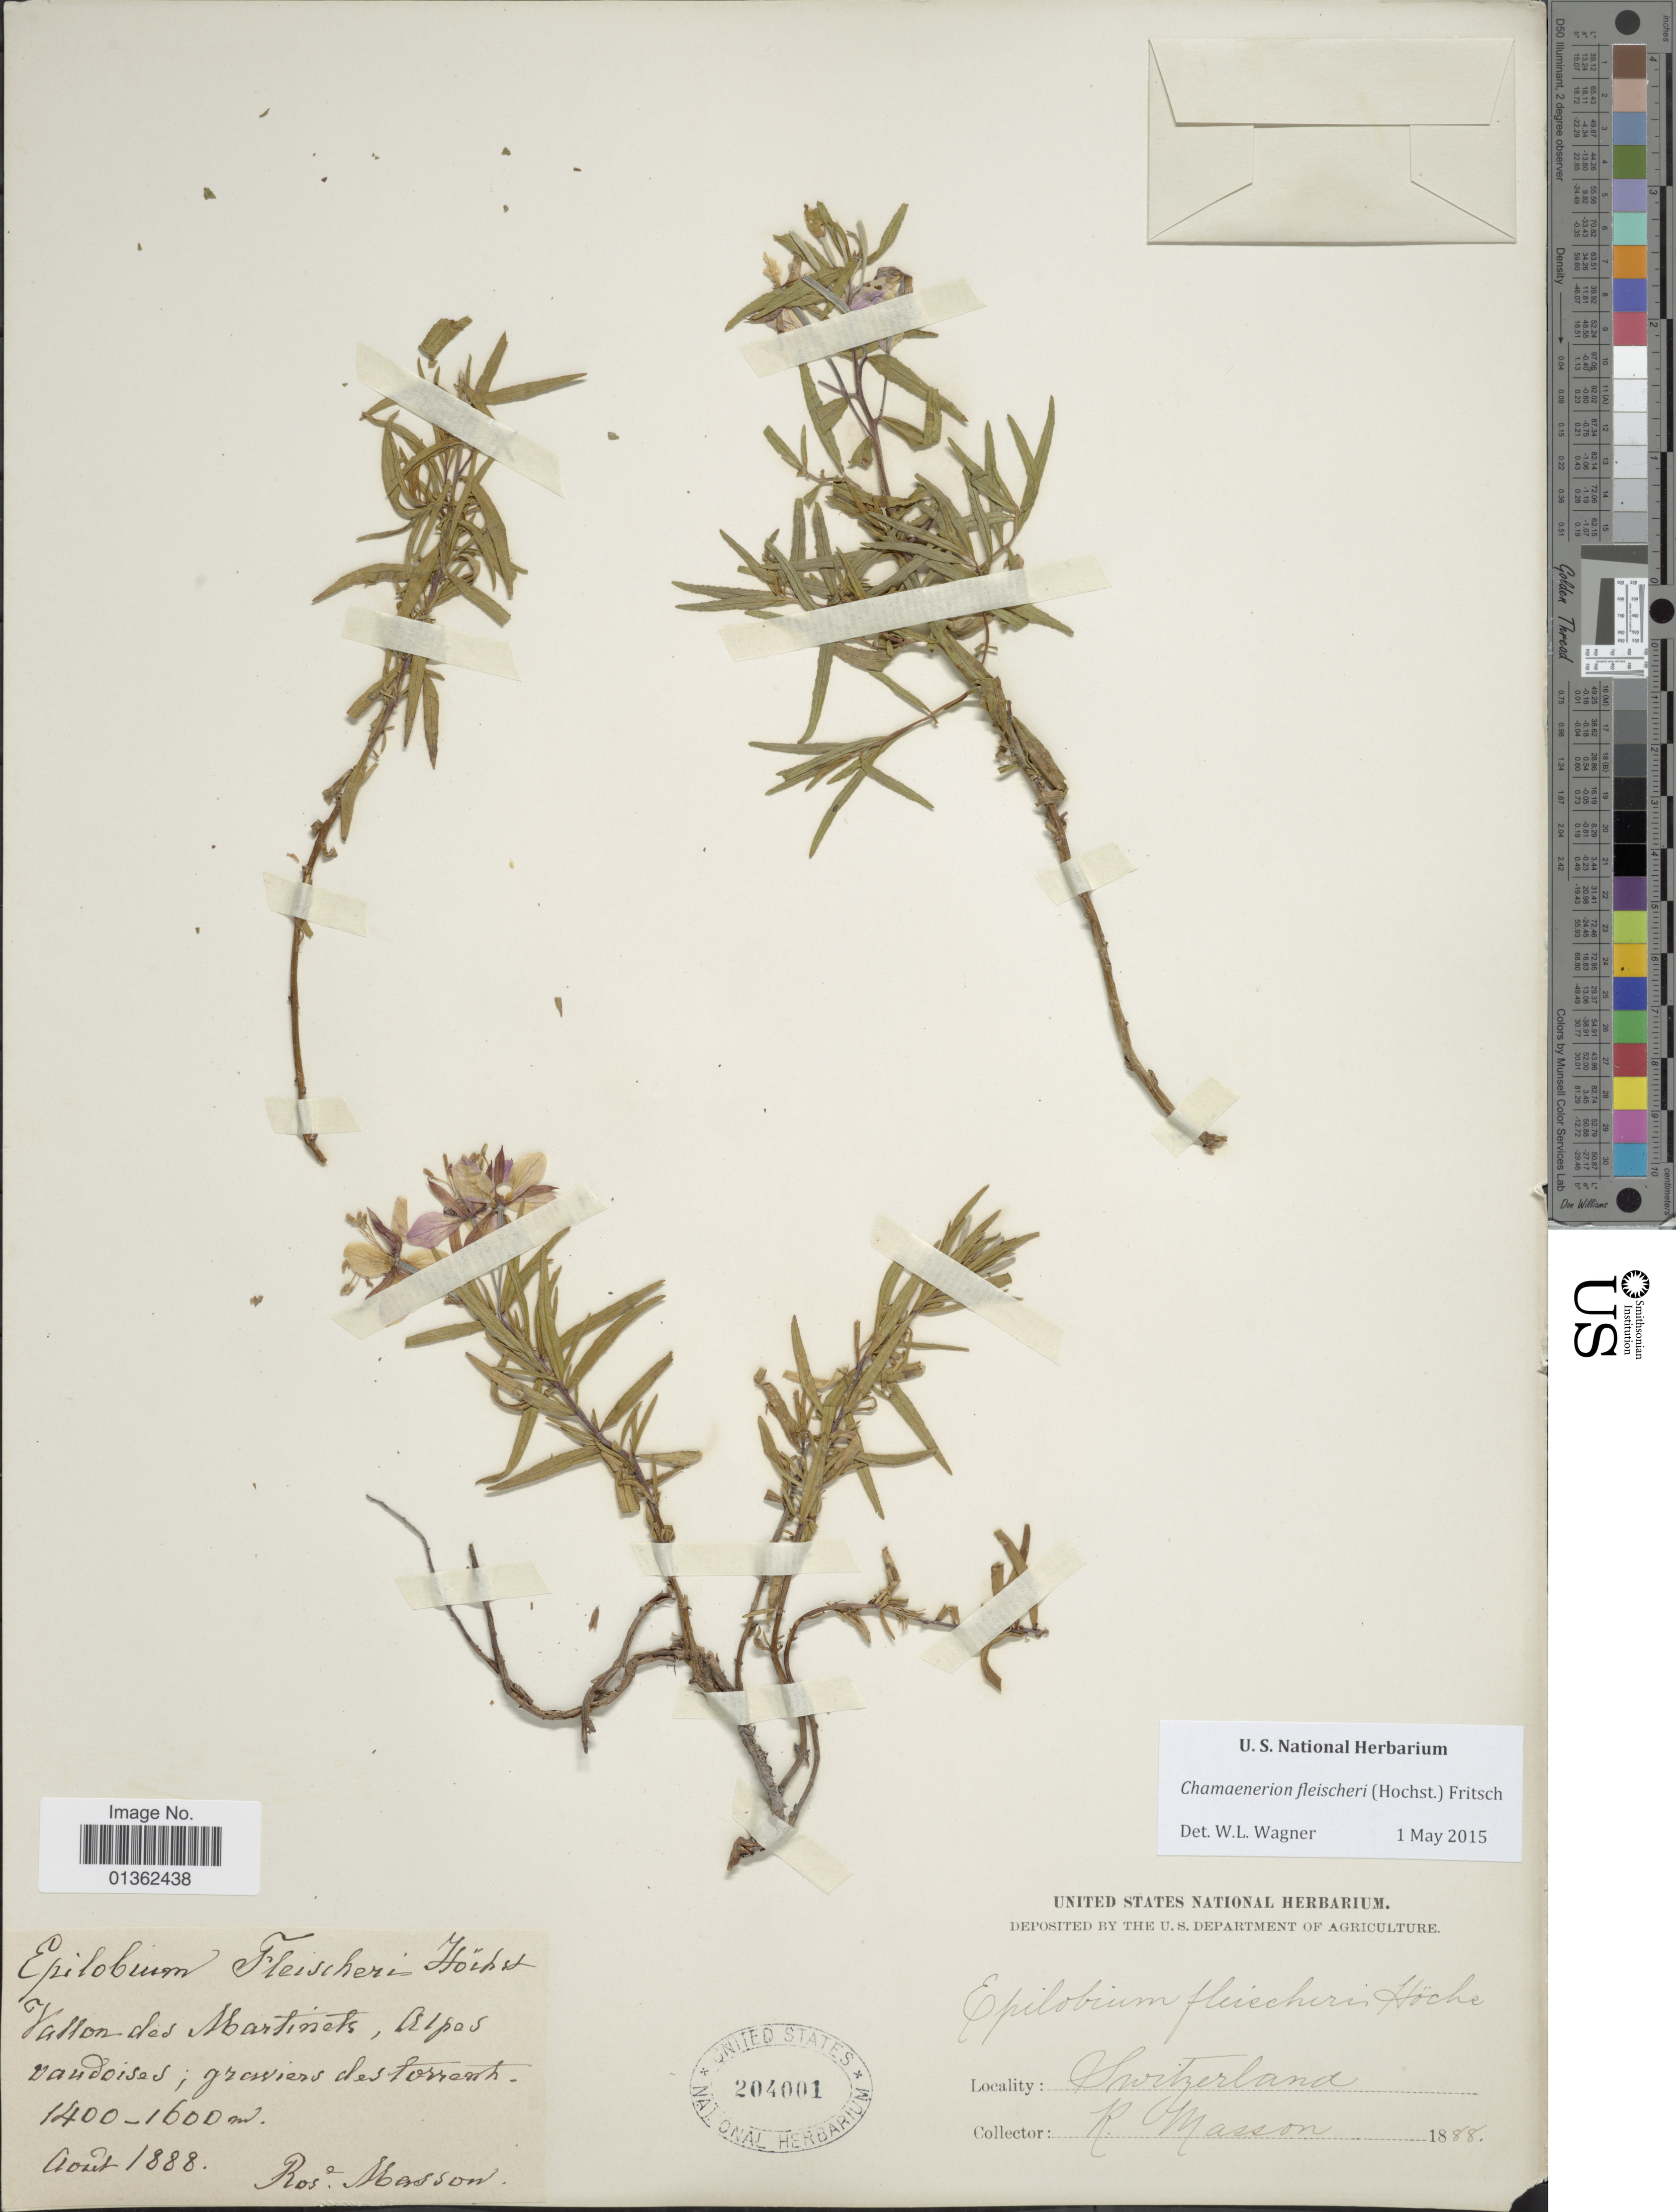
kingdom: Plantae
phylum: Tracheophyta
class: Magnoliopsida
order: Myrtales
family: Onagraceae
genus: Chamaenerion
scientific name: Chamaenerion fleischeri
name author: (Hochst.) Fritsch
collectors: R. Masson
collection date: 1888-08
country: Switzerland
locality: Vallon des Martinets, Alpes vandoises, graviers des torrens.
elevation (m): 1400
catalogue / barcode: US 204001